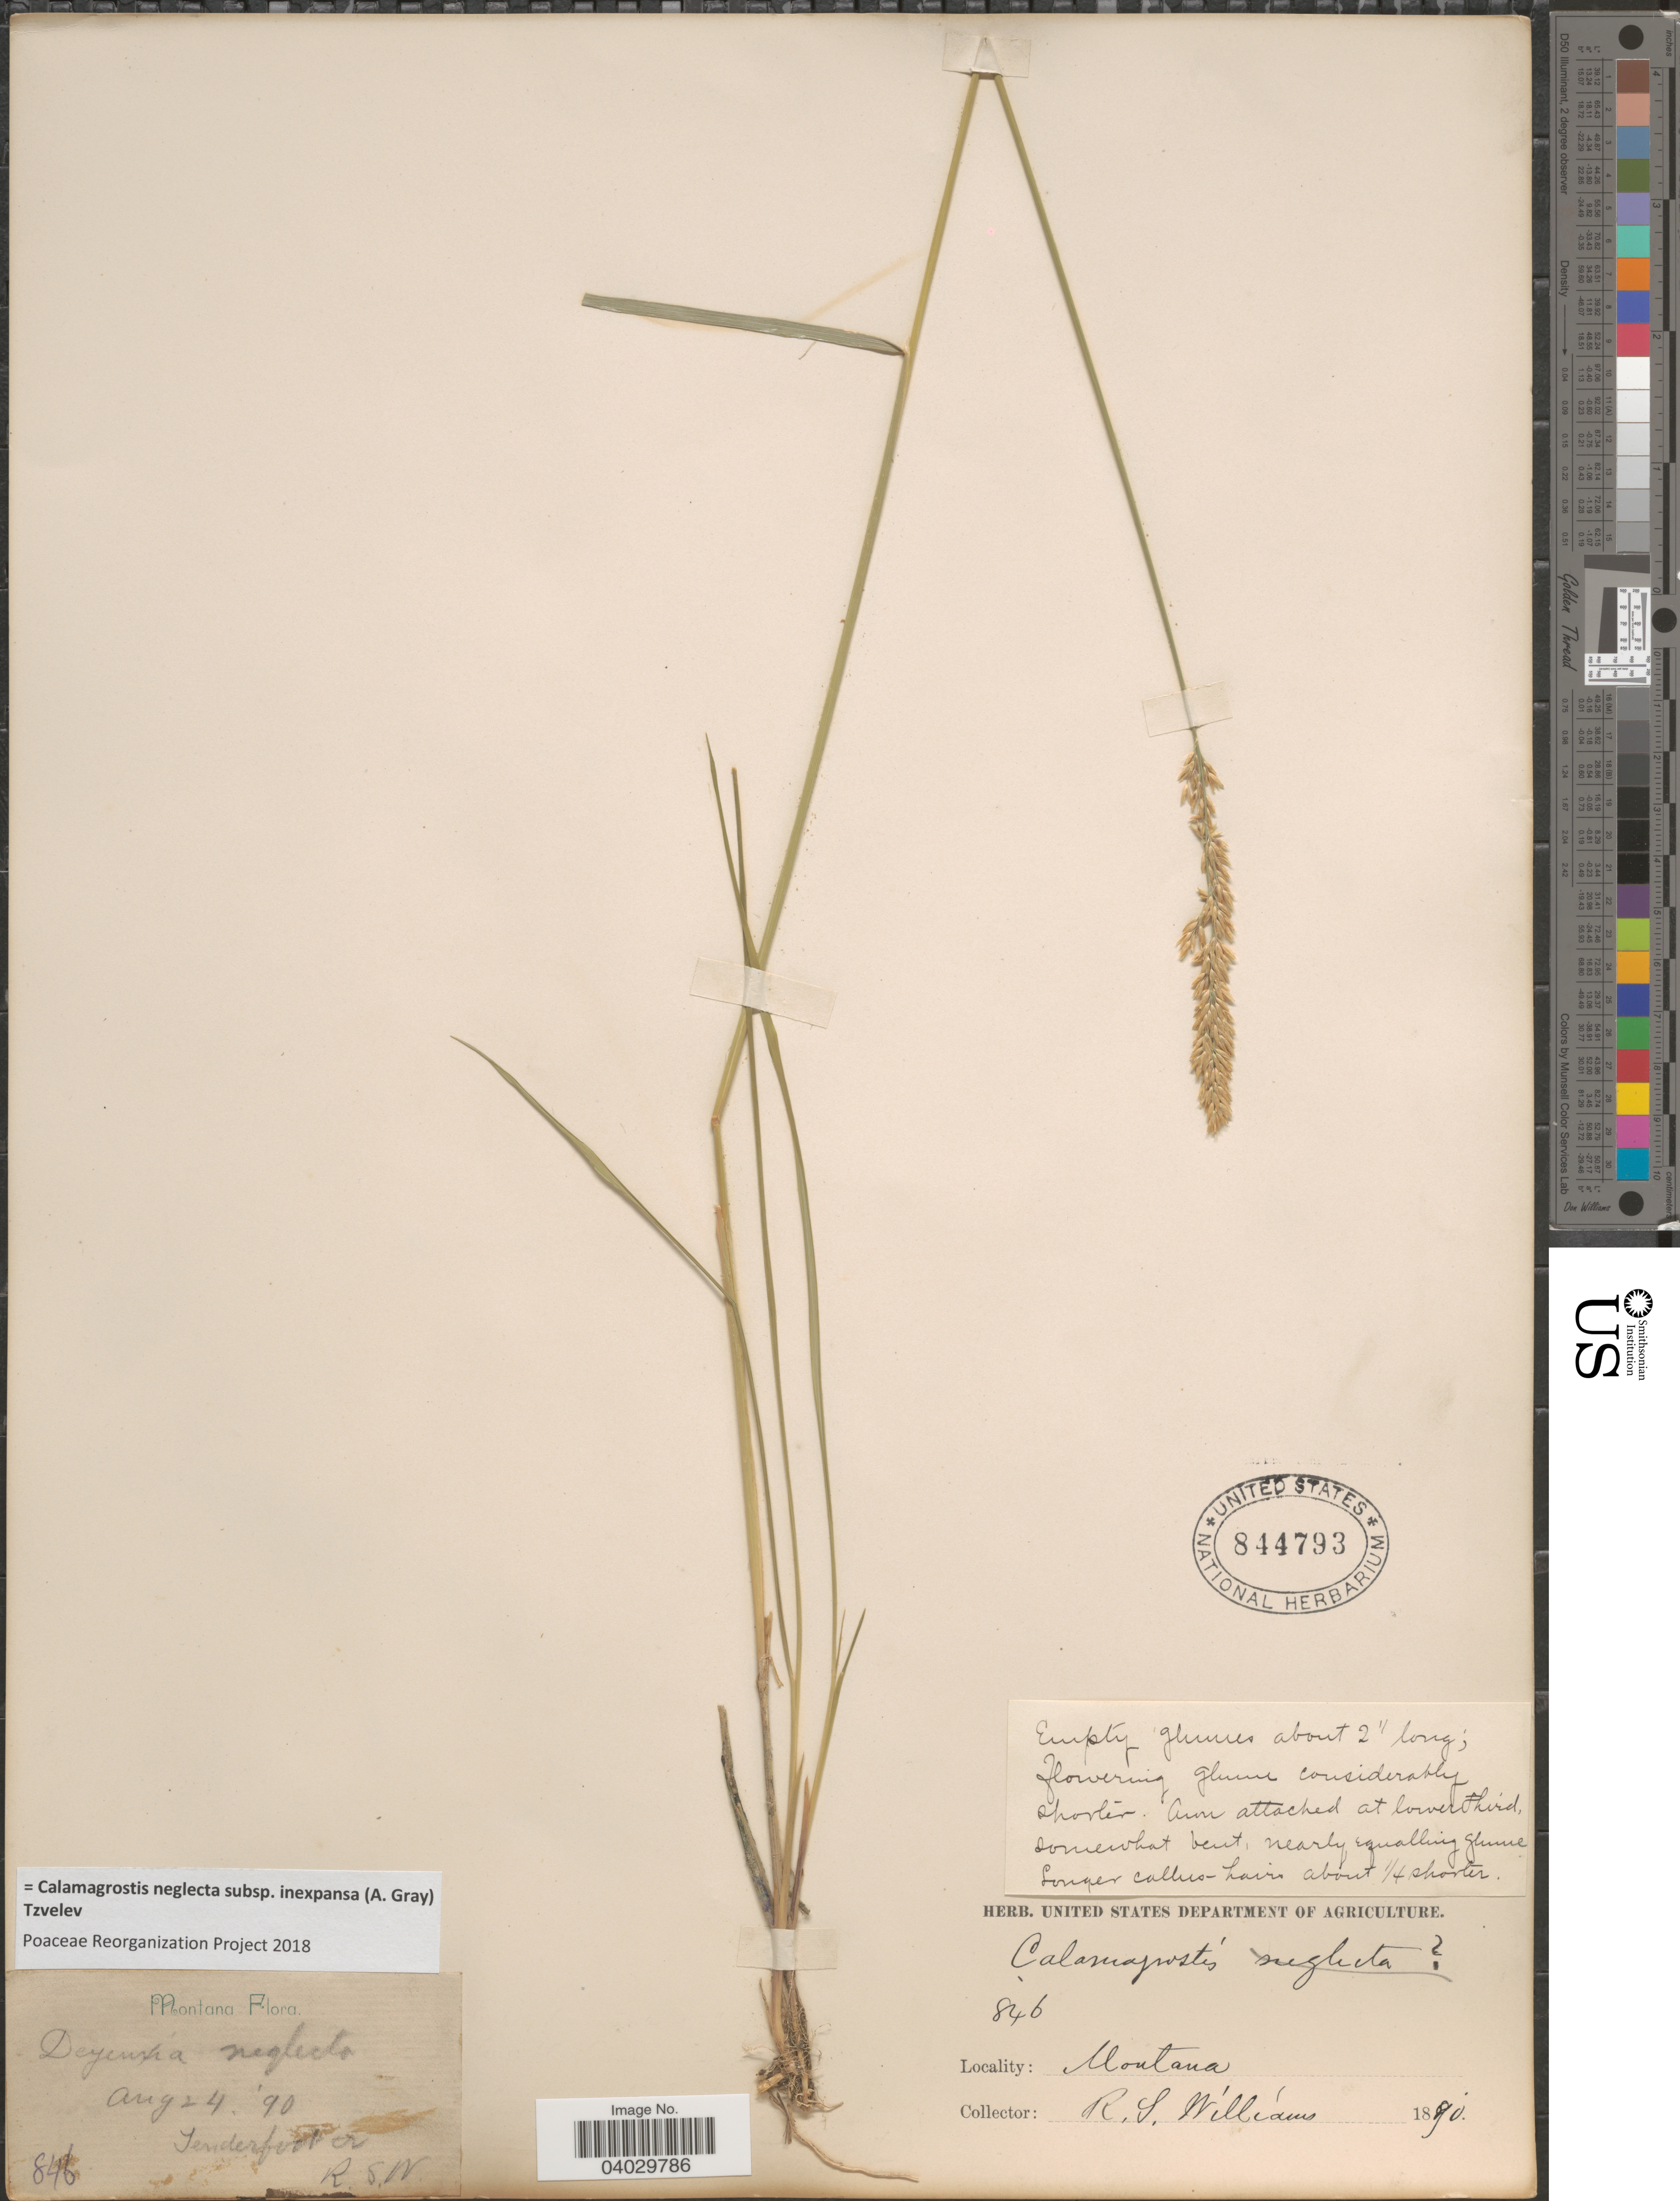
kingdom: Plantae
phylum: Tracheophyta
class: Liliopsida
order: Poales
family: Poaceae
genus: Calamagrostis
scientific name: Calamagrostis neglecta subsp. inexpansa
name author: (A. Gray) Tzvelev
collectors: R. William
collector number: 846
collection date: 1890-08-04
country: United States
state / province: Montana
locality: Tenderfoot cr.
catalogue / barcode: US 844793